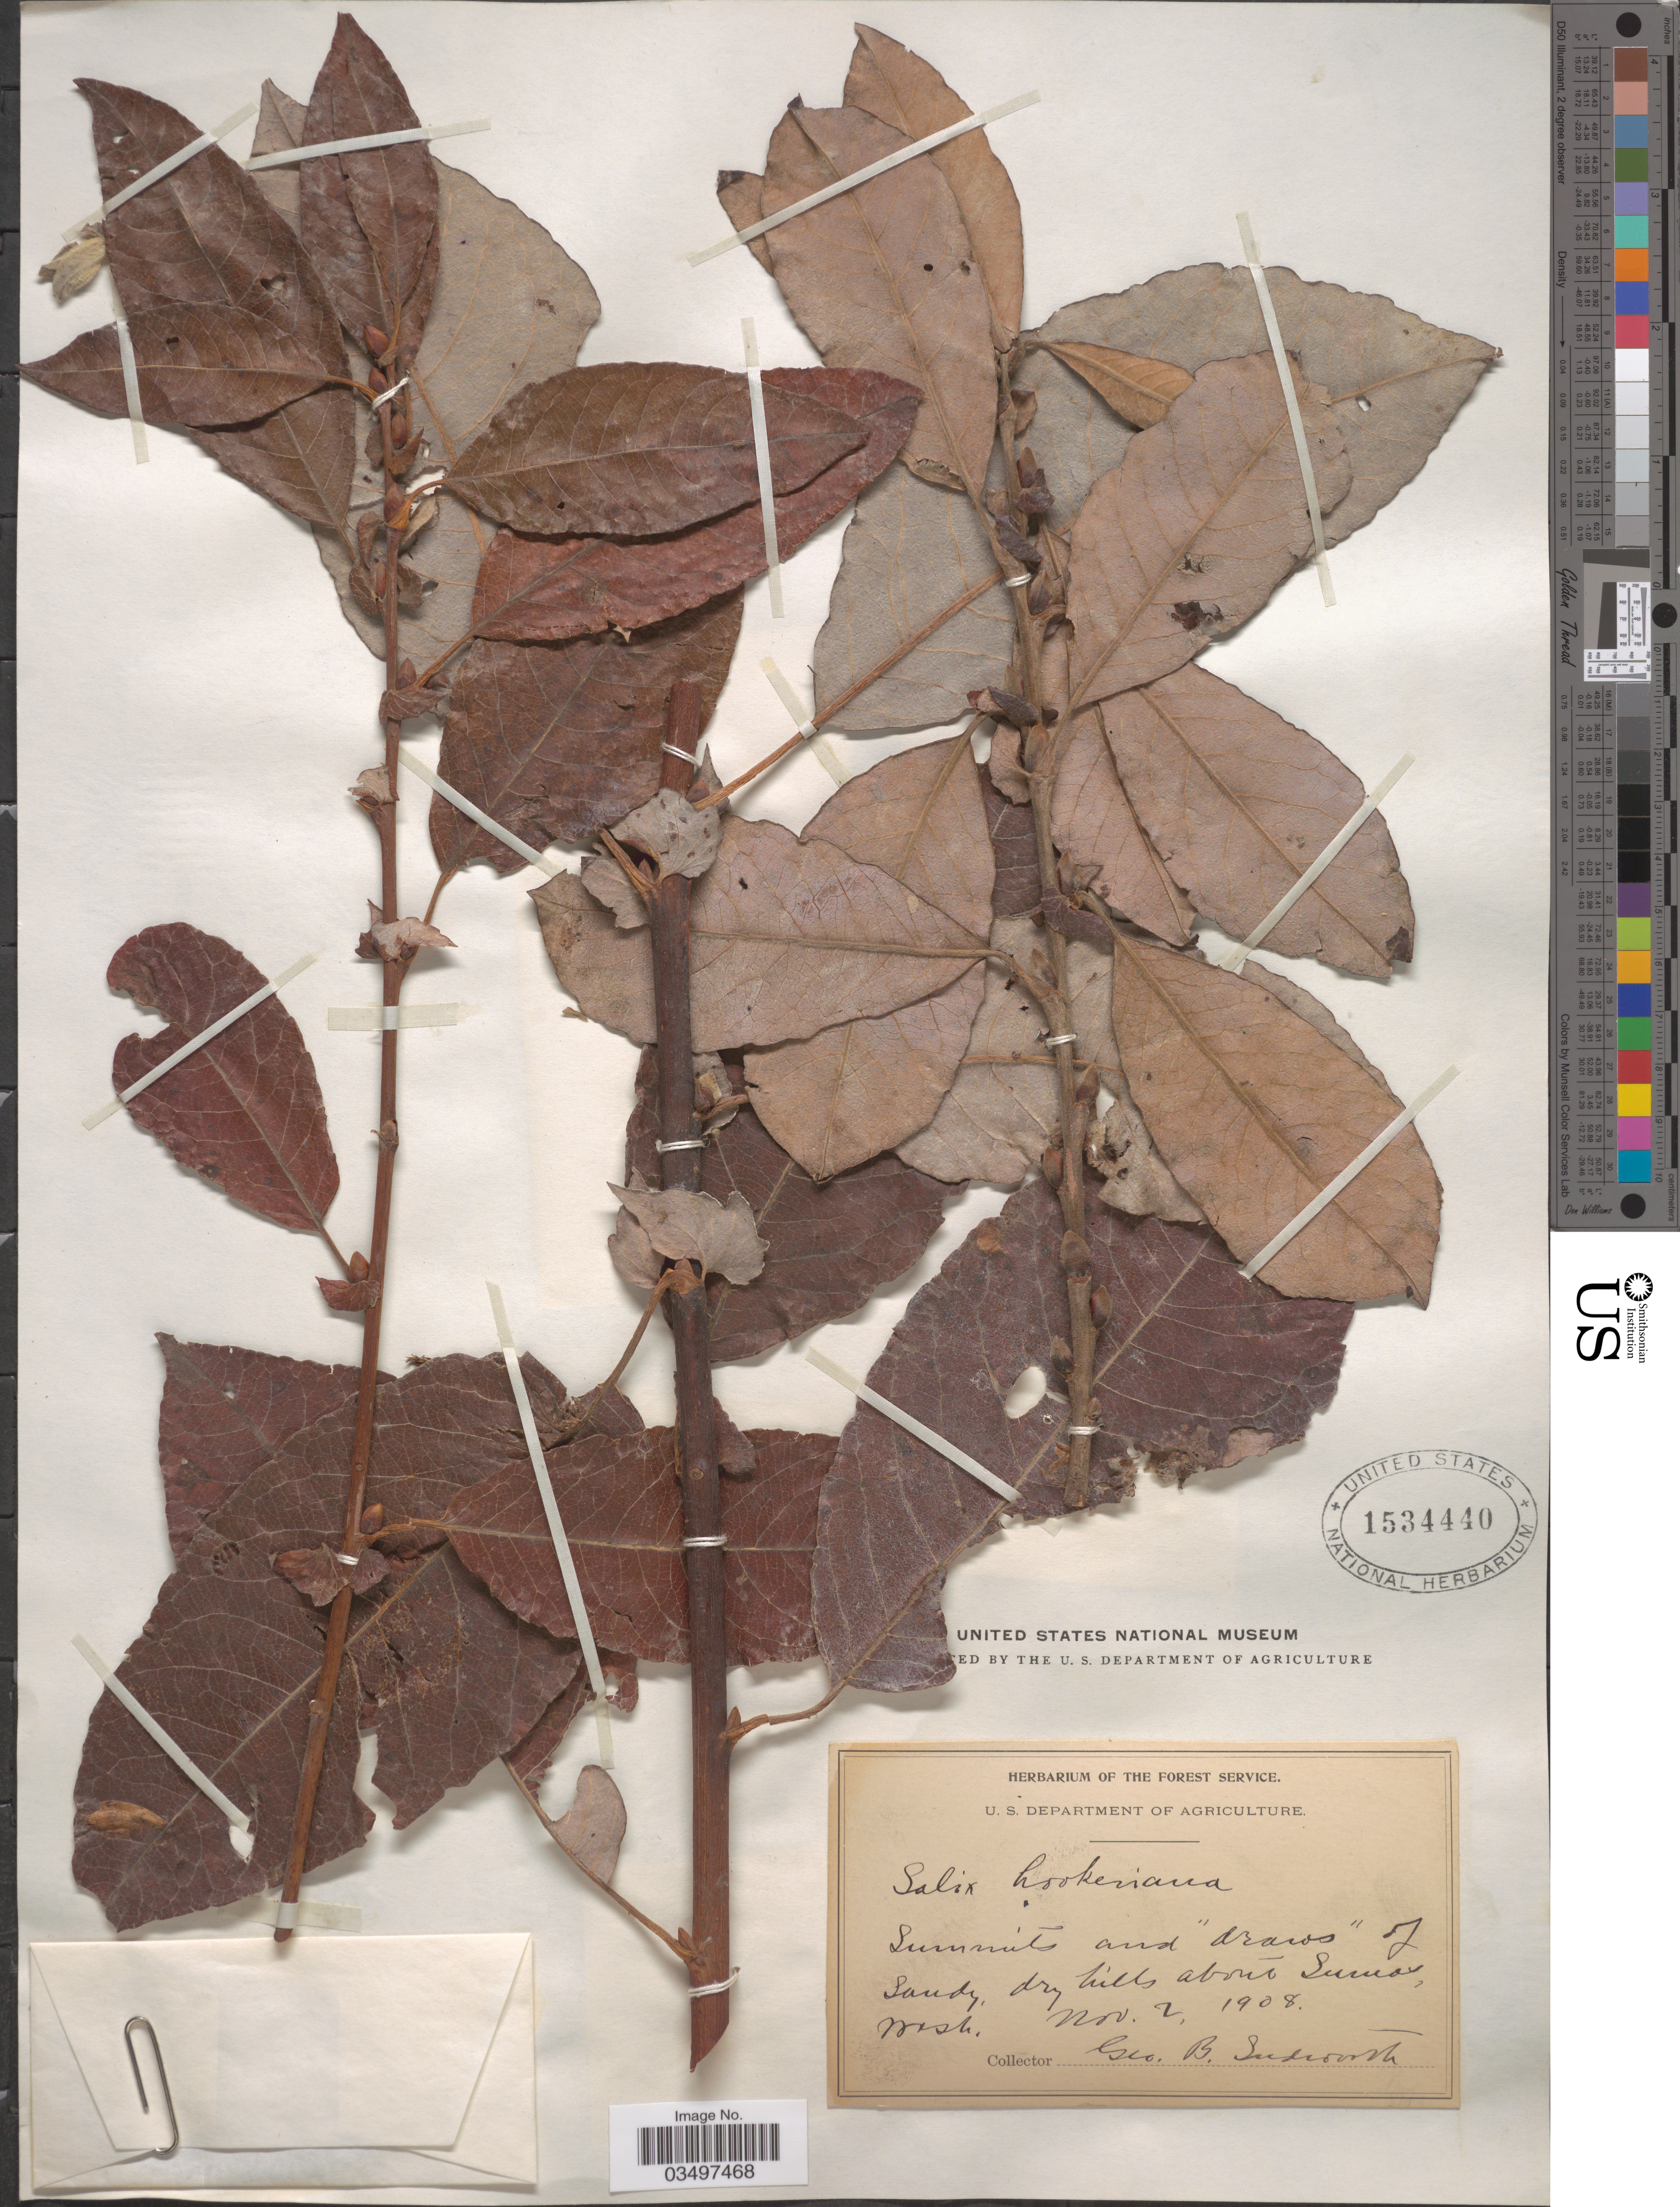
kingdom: Plantae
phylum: Tracheophyta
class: Magnoliopsida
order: Malpighiales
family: Salicaceae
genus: Salix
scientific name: Salix hookeriana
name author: Barratt ex Hook.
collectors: G. B. Sudworth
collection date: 1908-11-02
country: United States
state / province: Washington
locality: Dry hills above Sumas.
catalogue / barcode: US 1534440